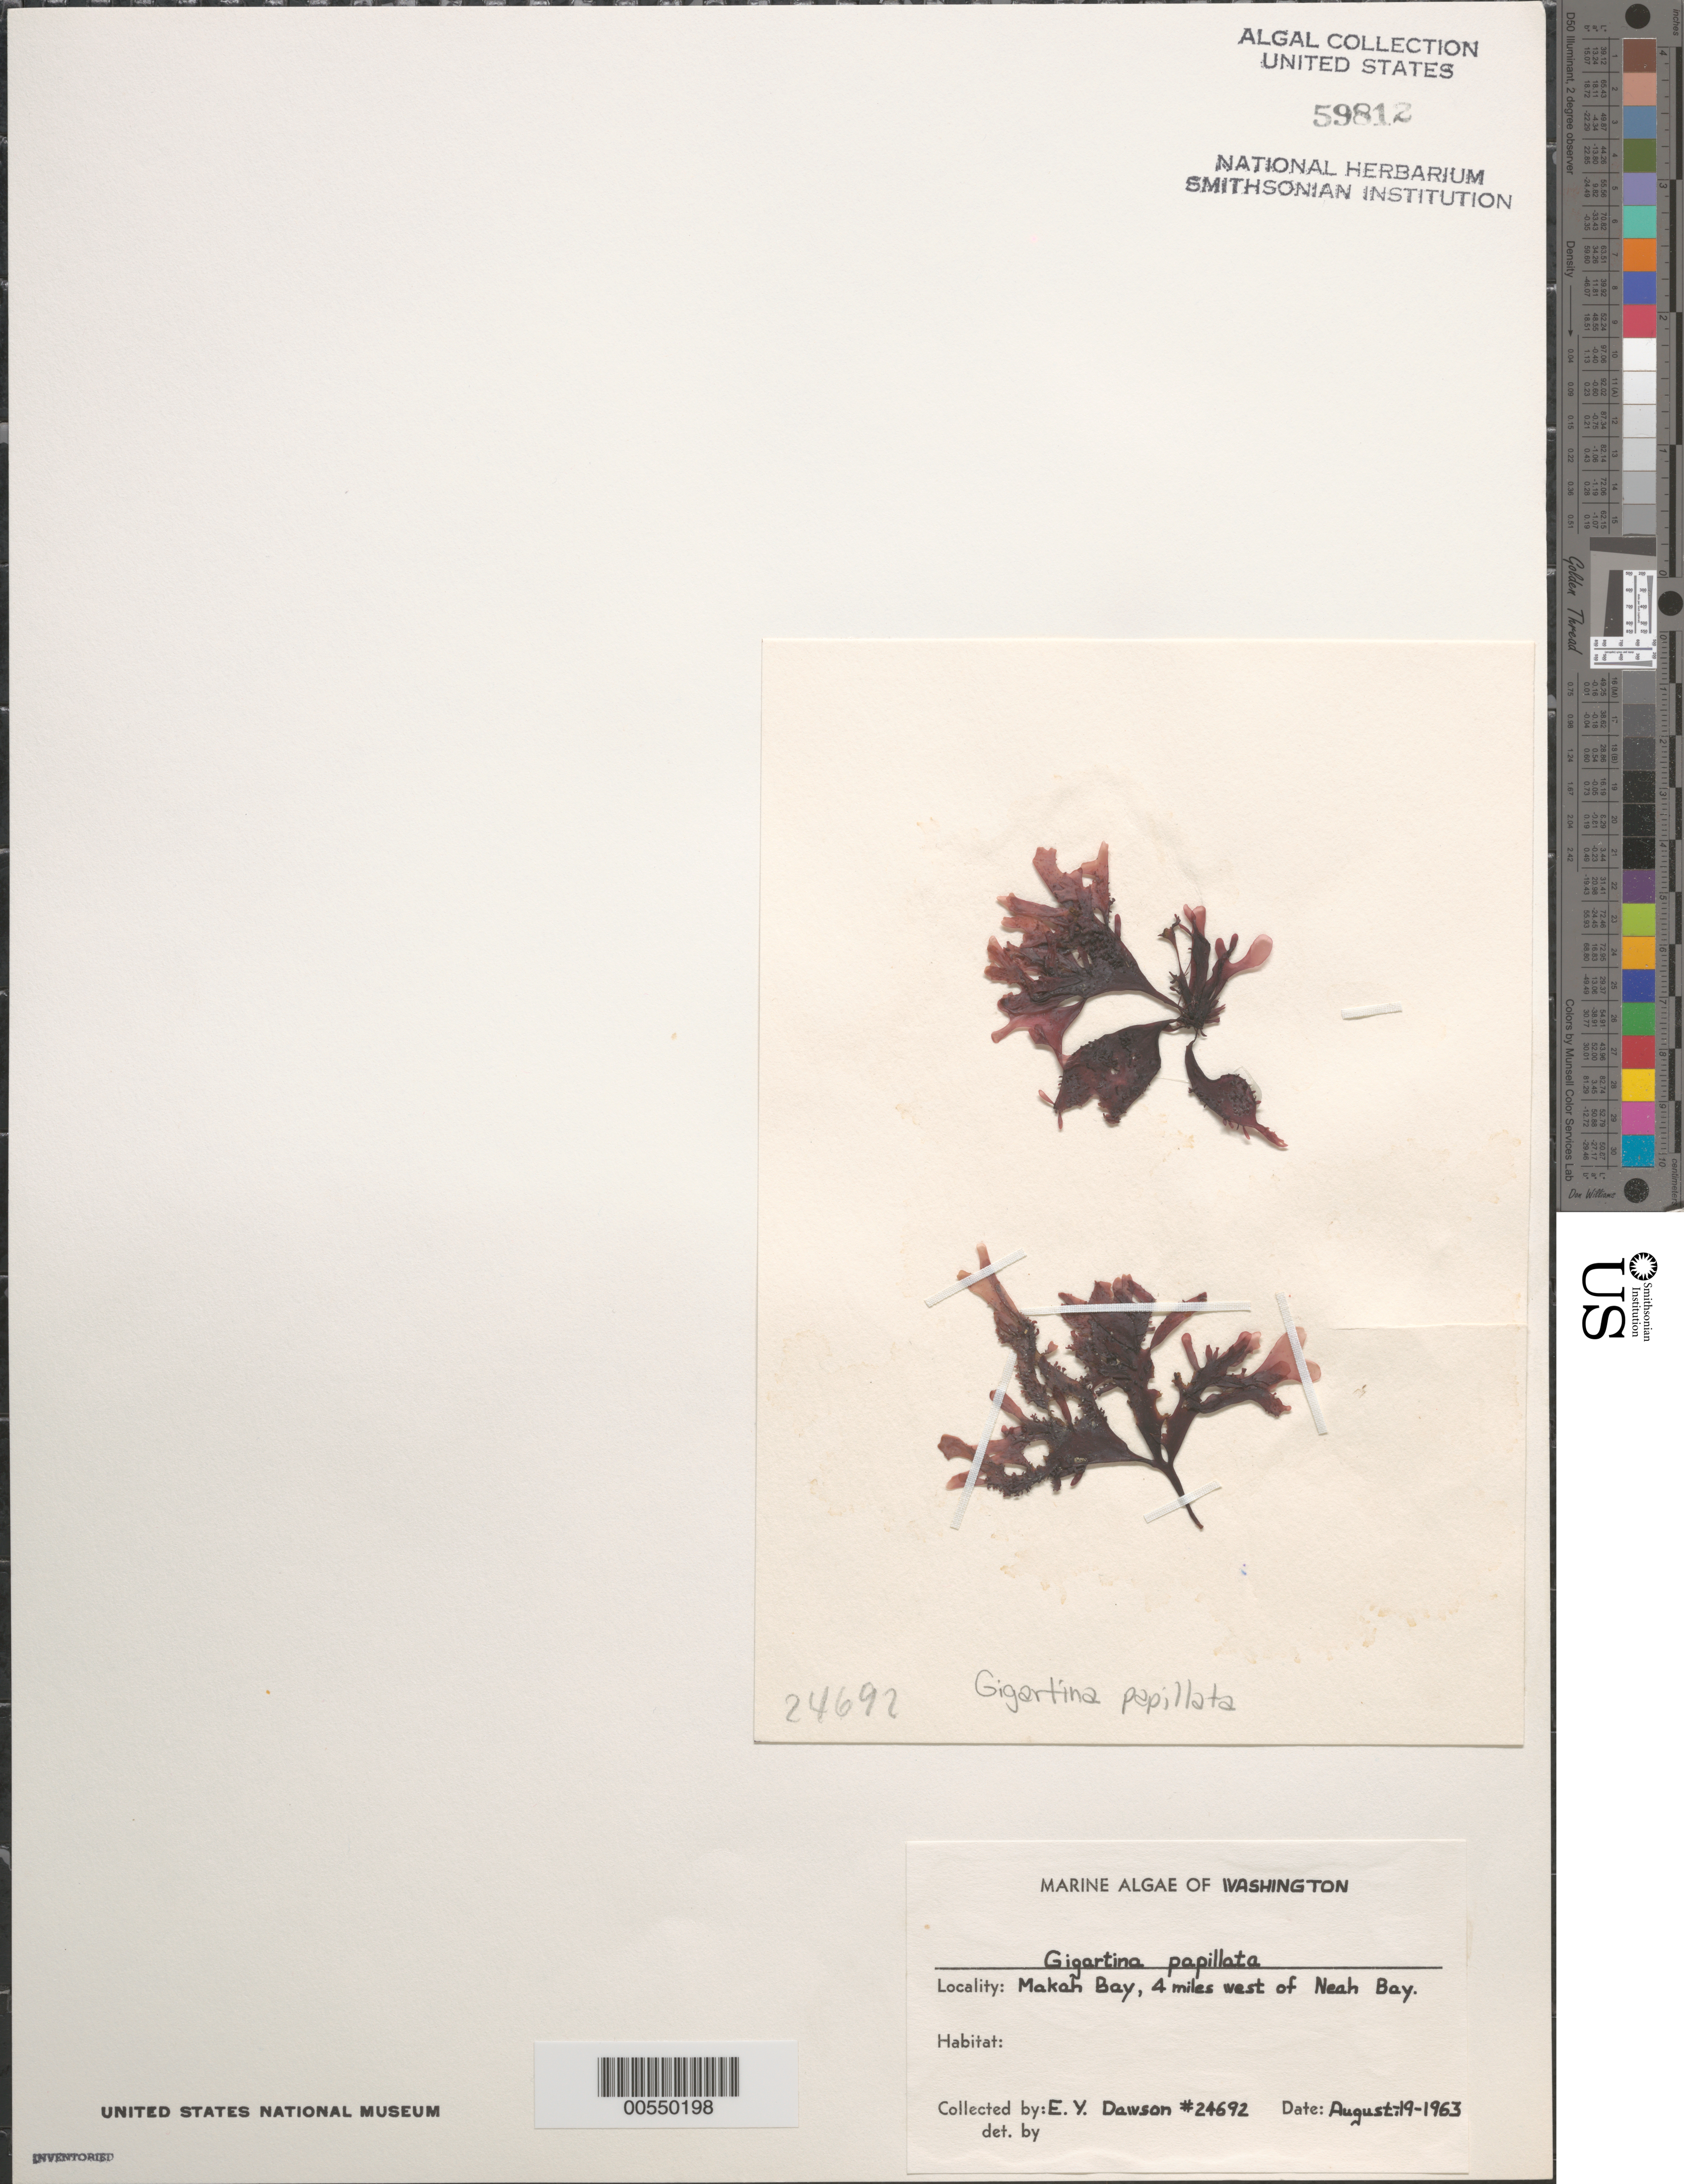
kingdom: Plantae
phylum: Rhodophyta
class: Florideophyceae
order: Gigartinales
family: Phyllophoraceae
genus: Mastocarpus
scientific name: Mastocarpus papillatus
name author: (C. Agardh) Kütz.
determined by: Algae name updating Project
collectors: E. Y. Dawson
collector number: EYD 24692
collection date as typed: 19 Aug 1963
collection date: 1963-08-19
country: United States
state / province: Washington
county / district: Clallam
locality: Mukkaw Bay (Makah Bay), 4 miles west of Neah Bay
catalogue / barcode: US 59812